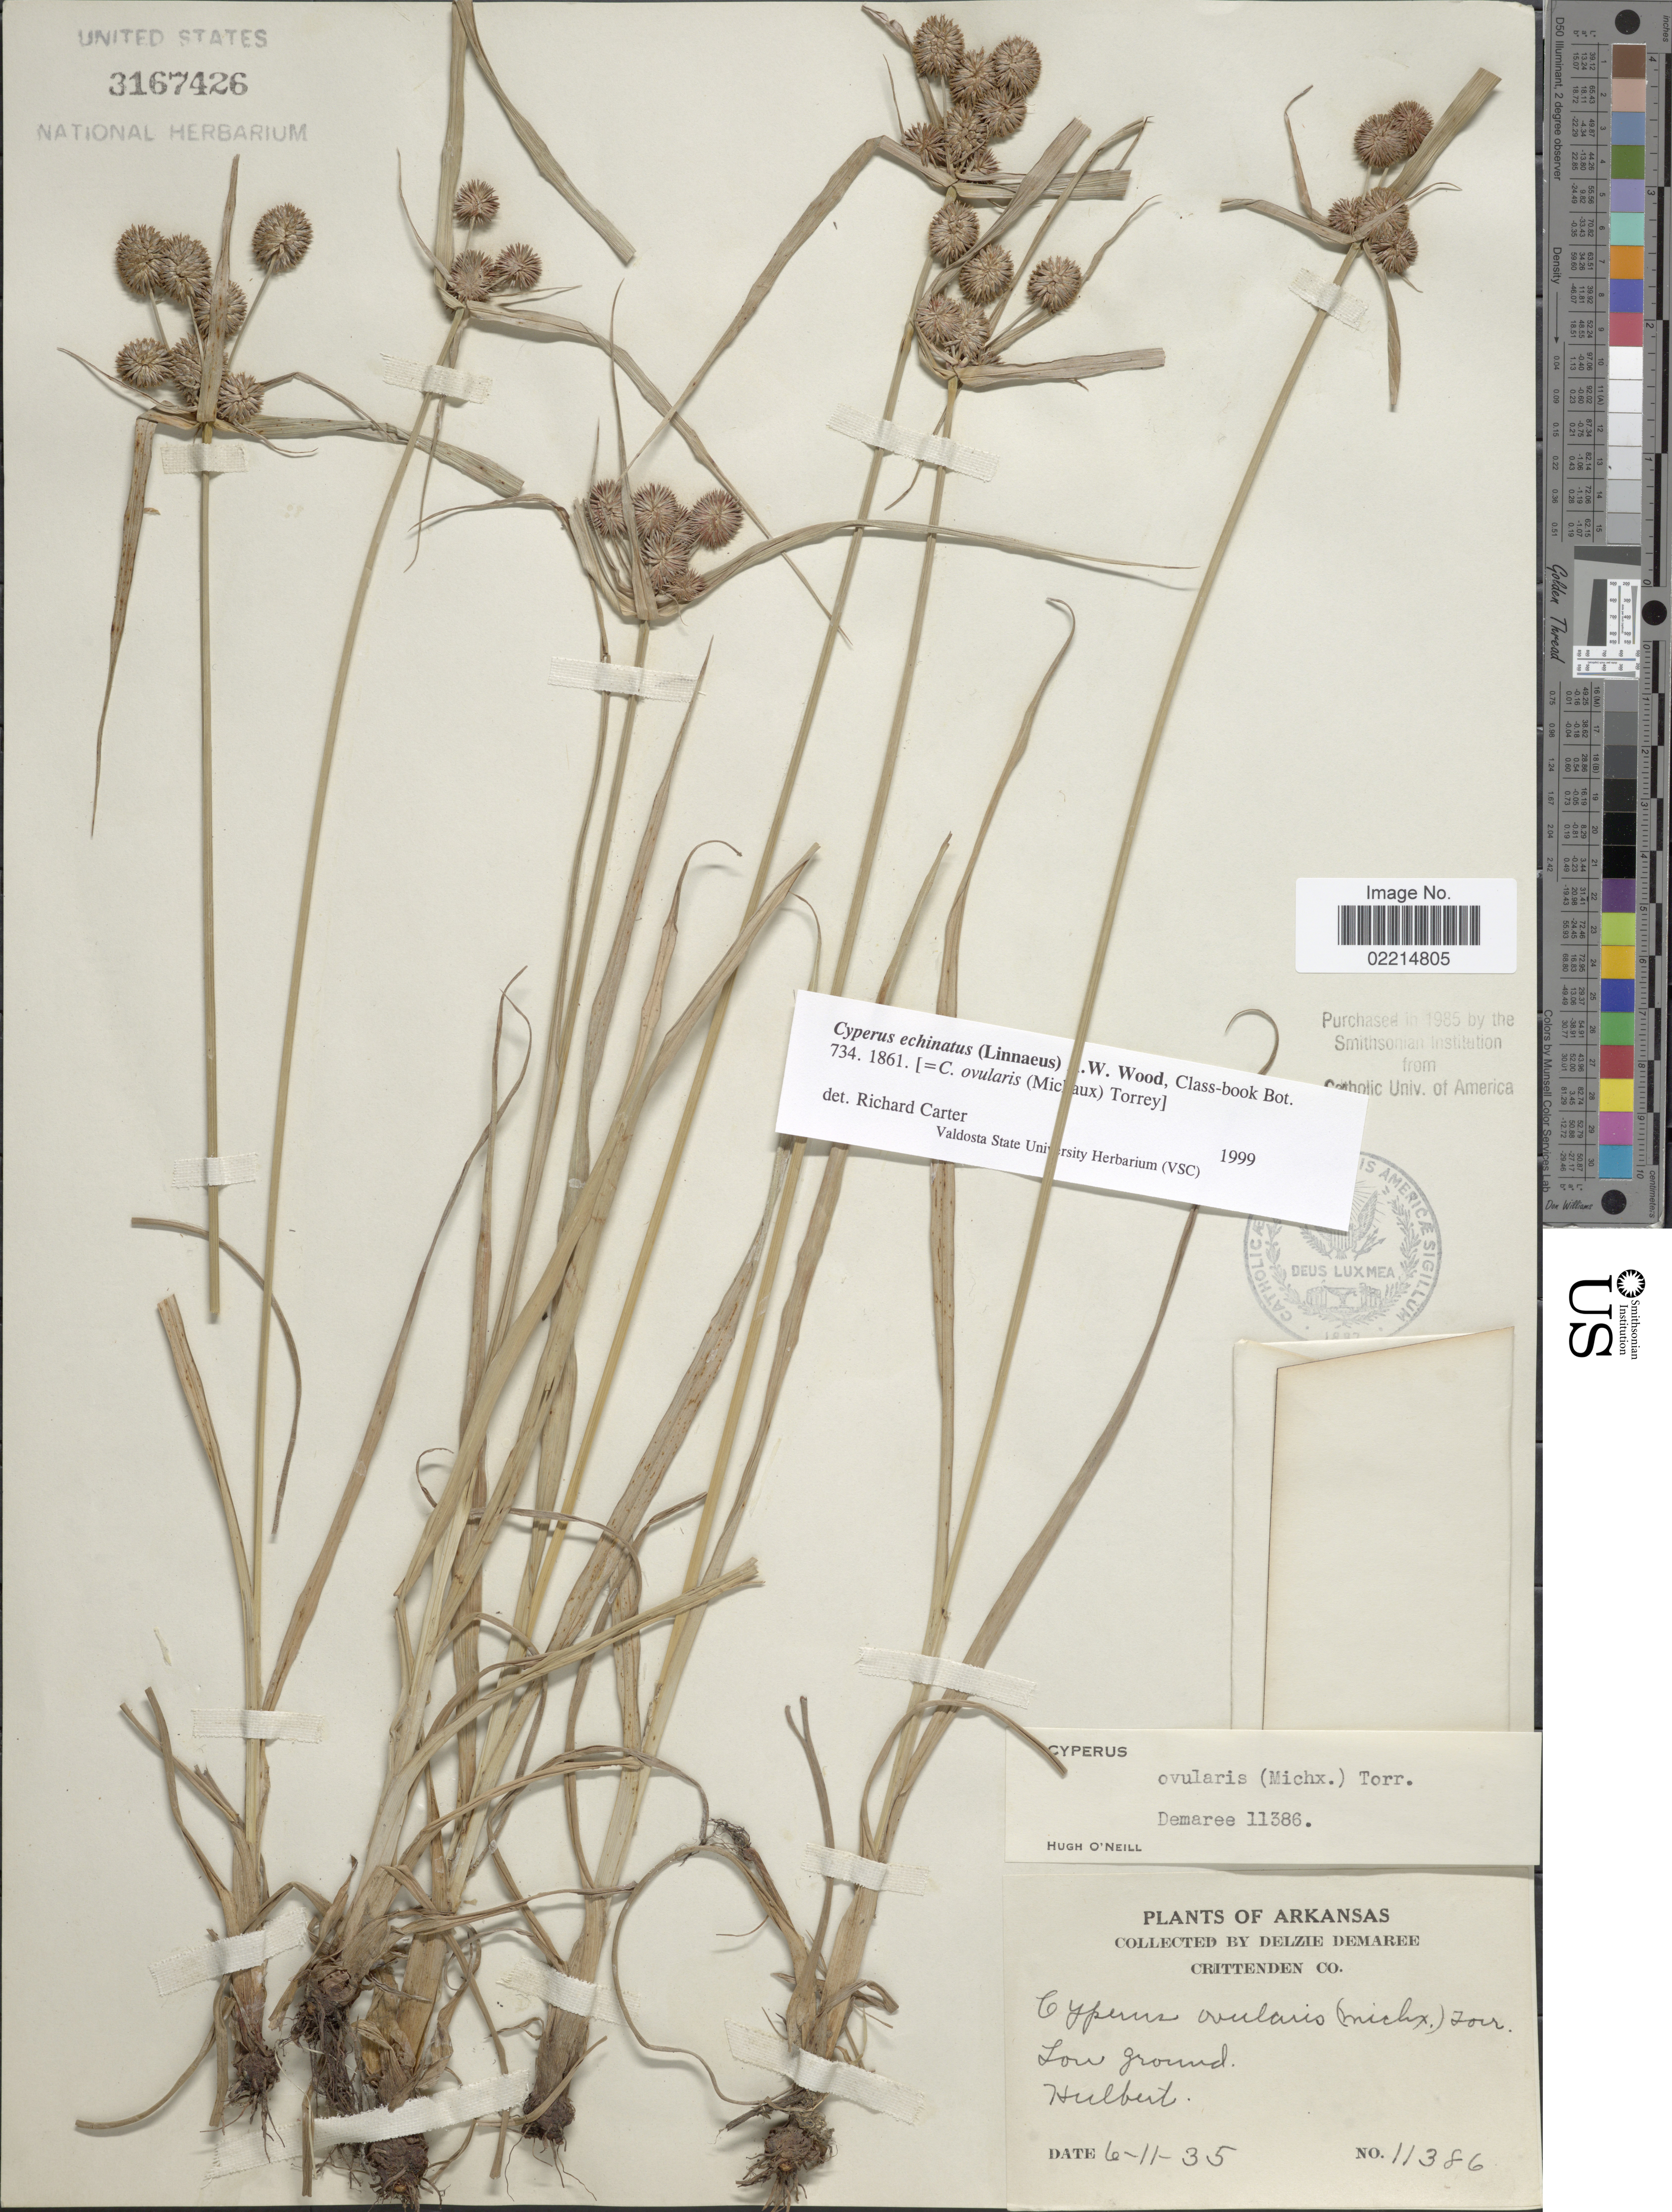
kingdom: Plantae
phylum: Tracheophyta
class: Liliopsida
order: Poales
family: Cyperaceae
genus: Cyperus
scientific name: Cyperus echinatus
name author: (L.) Alph. Wood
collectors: D. Demaree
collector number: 11386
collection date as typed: Transcribed d/m/y: 11/6/35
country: United States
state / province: Arkansas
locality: Crittenden Co., low ground, Hulbert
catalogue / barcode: US 3167426